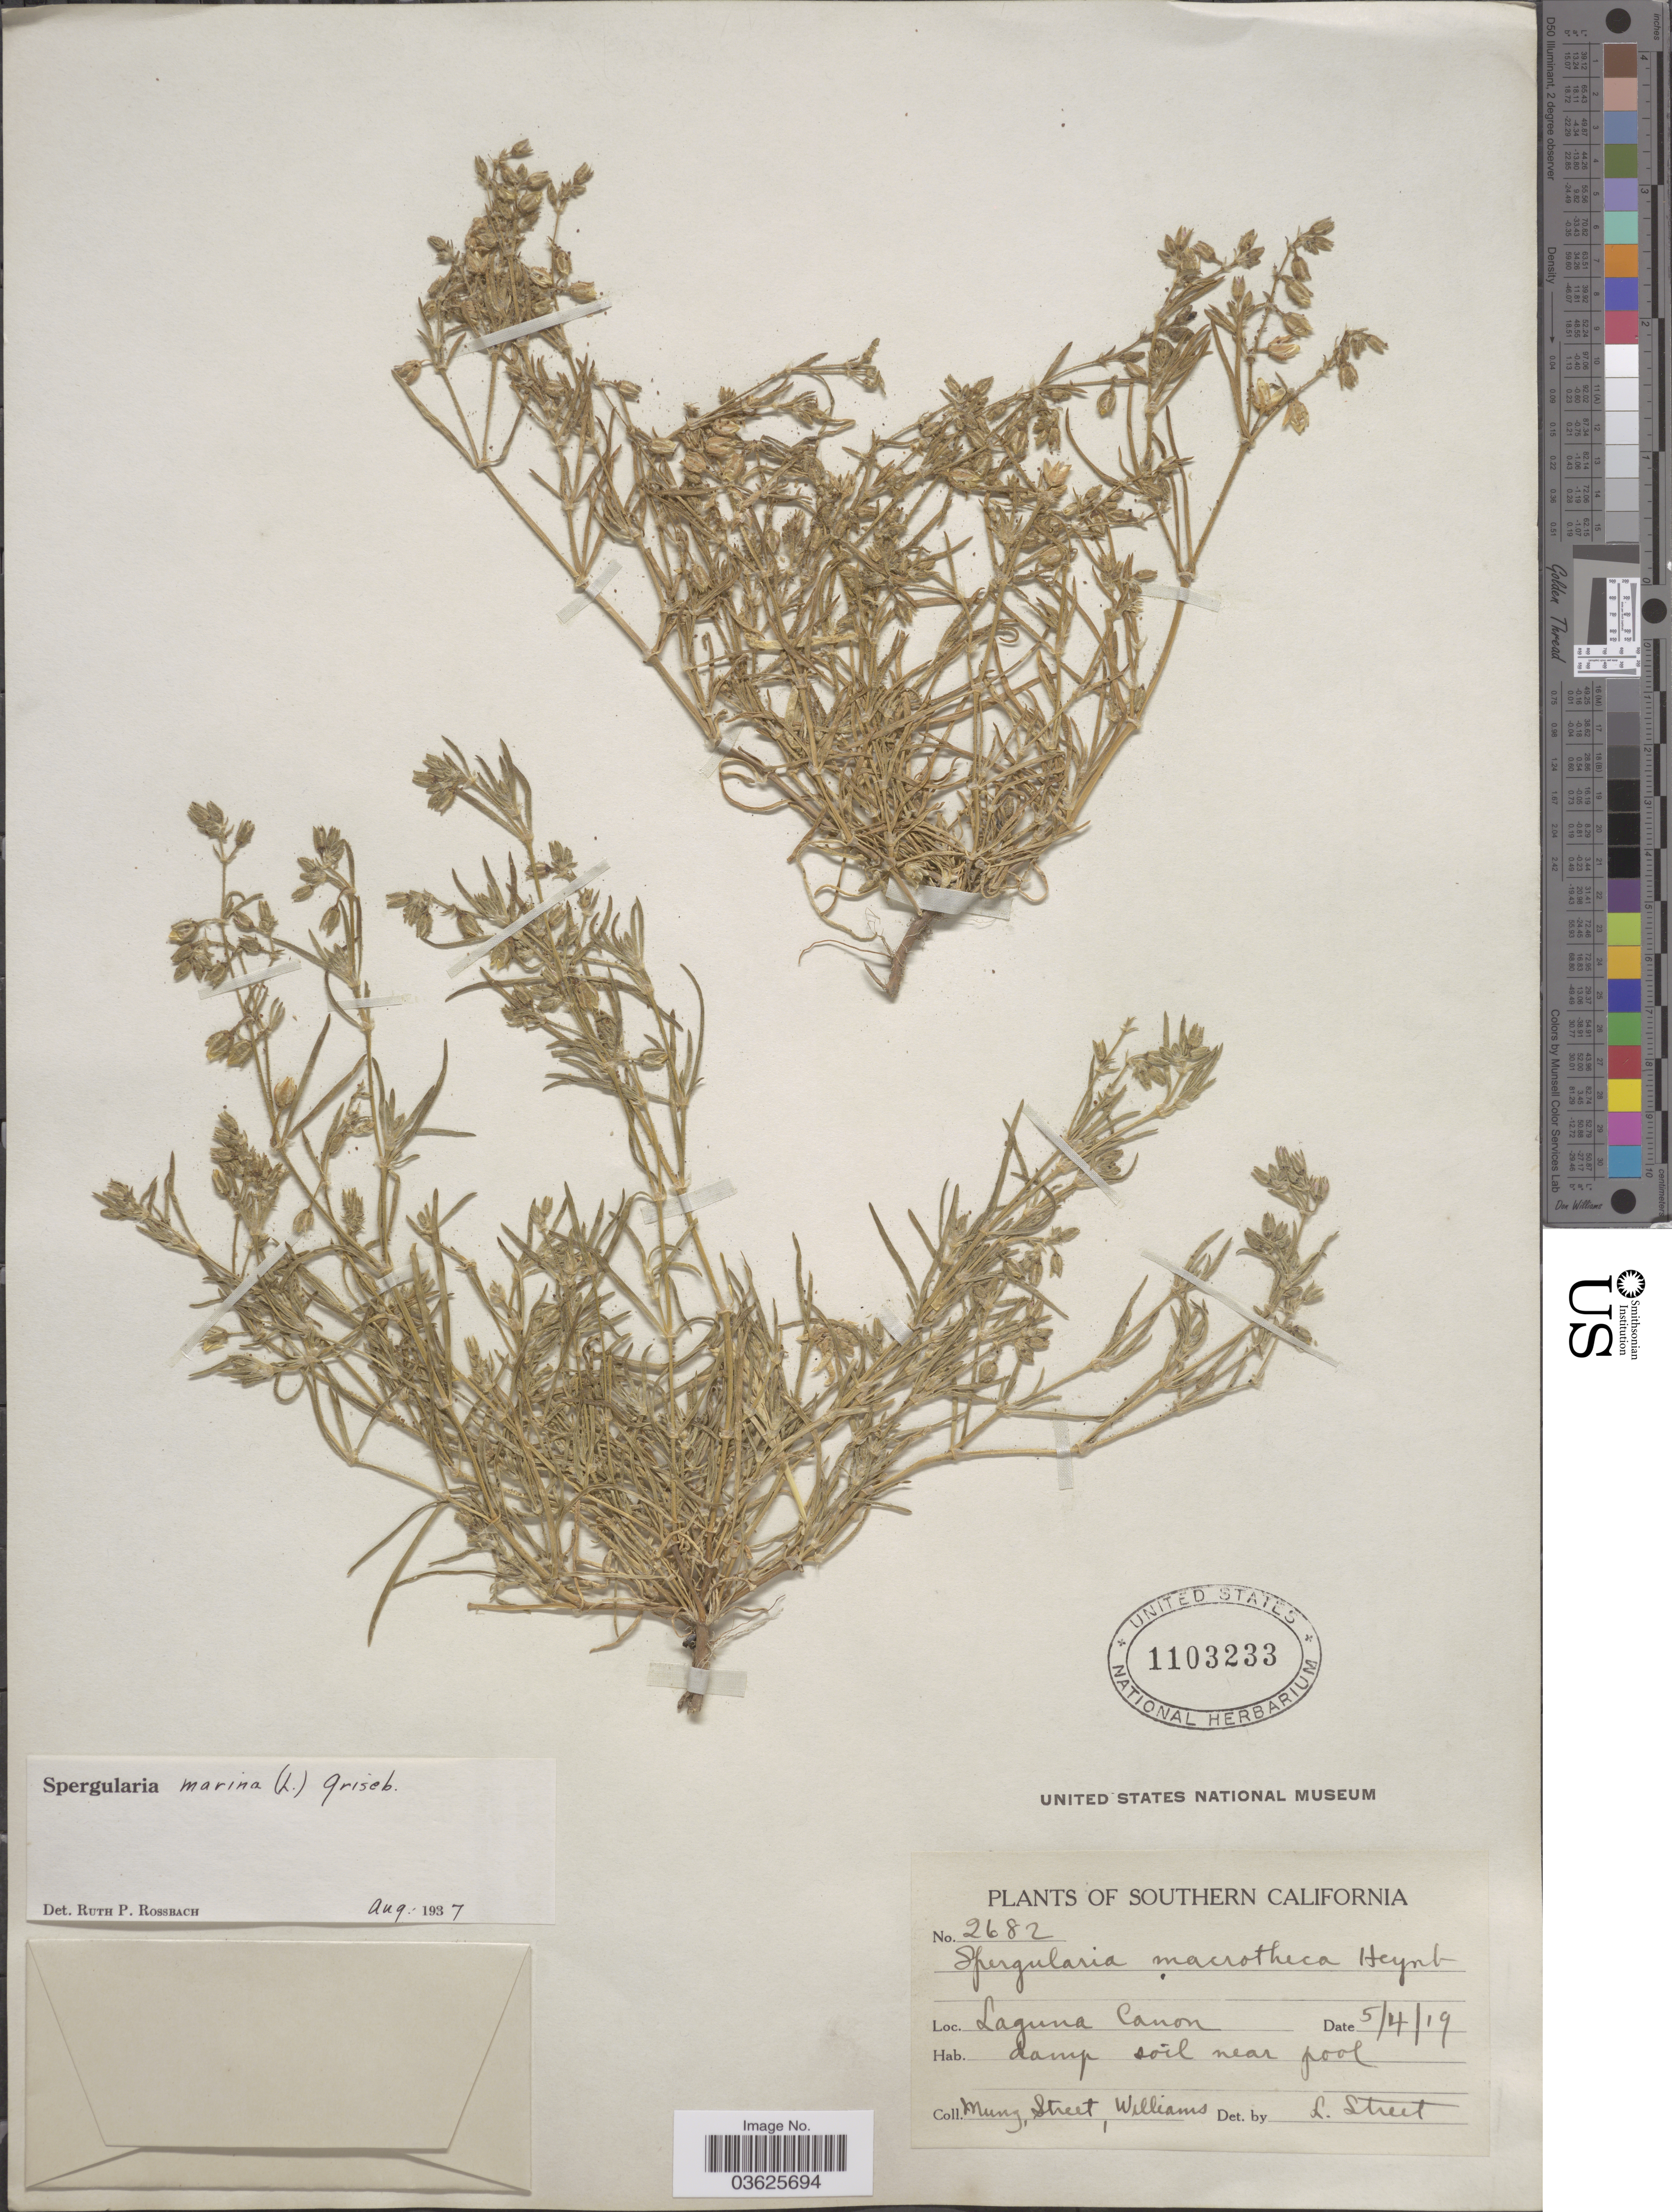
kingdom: Plantae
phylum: Tracheophyta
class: Magnoliopsida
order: Caryophyllales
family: Caryophyllaceae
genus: Spergularia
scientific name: Spergularia marina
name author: (L.) Griseb.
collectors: Mung, -. Street & -- Williams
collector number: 2682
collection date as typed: Transcribed d/m/y: 4/5/19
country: United States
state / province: California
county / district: Orange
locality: Southern California. Laguna Canon.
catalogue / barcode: US 1103233